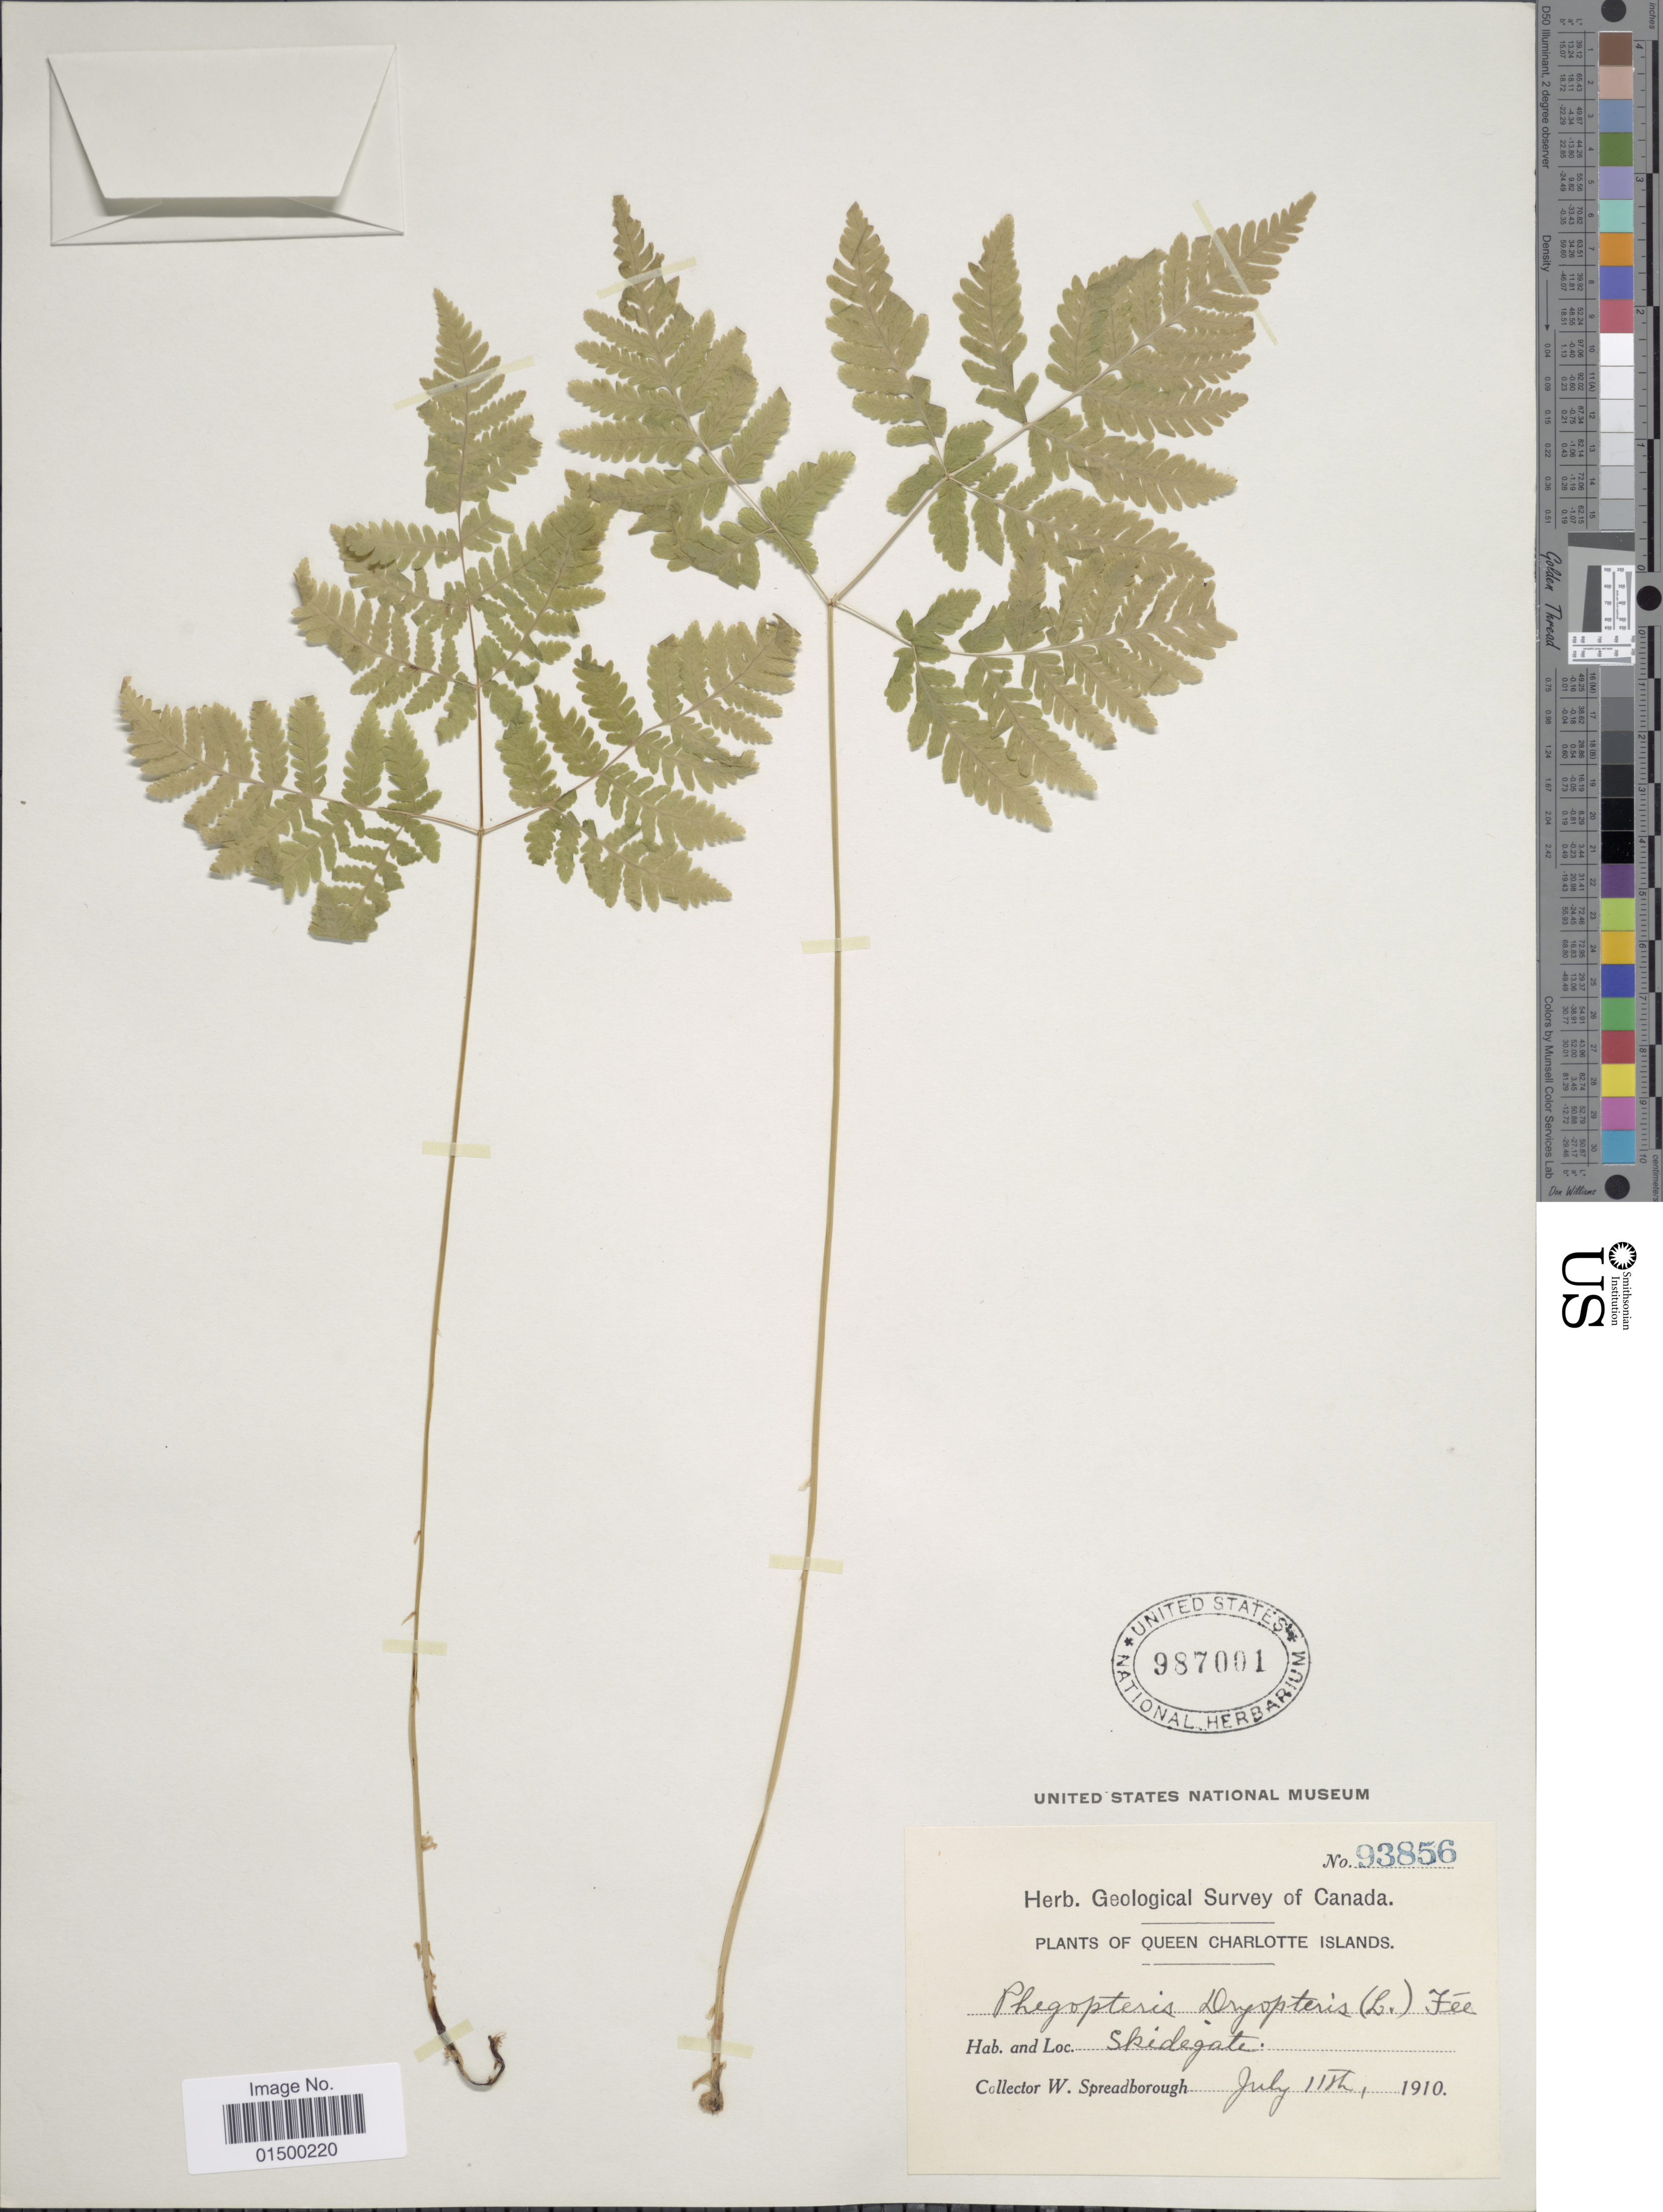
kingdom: Plantae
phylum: Tracheophyta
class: Polypodiopsida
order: Polypodiales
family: Cystopteridaceae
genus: Gymnocarpium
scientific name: Gymnocarpium disjunctum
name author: (Rupr.) Ching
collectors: W. Spreadborough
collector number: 93856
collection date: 1910-07-11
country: Canada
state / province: British Columbia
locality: Queen Charlotte Island. Skidegate.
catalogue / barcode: US 987001